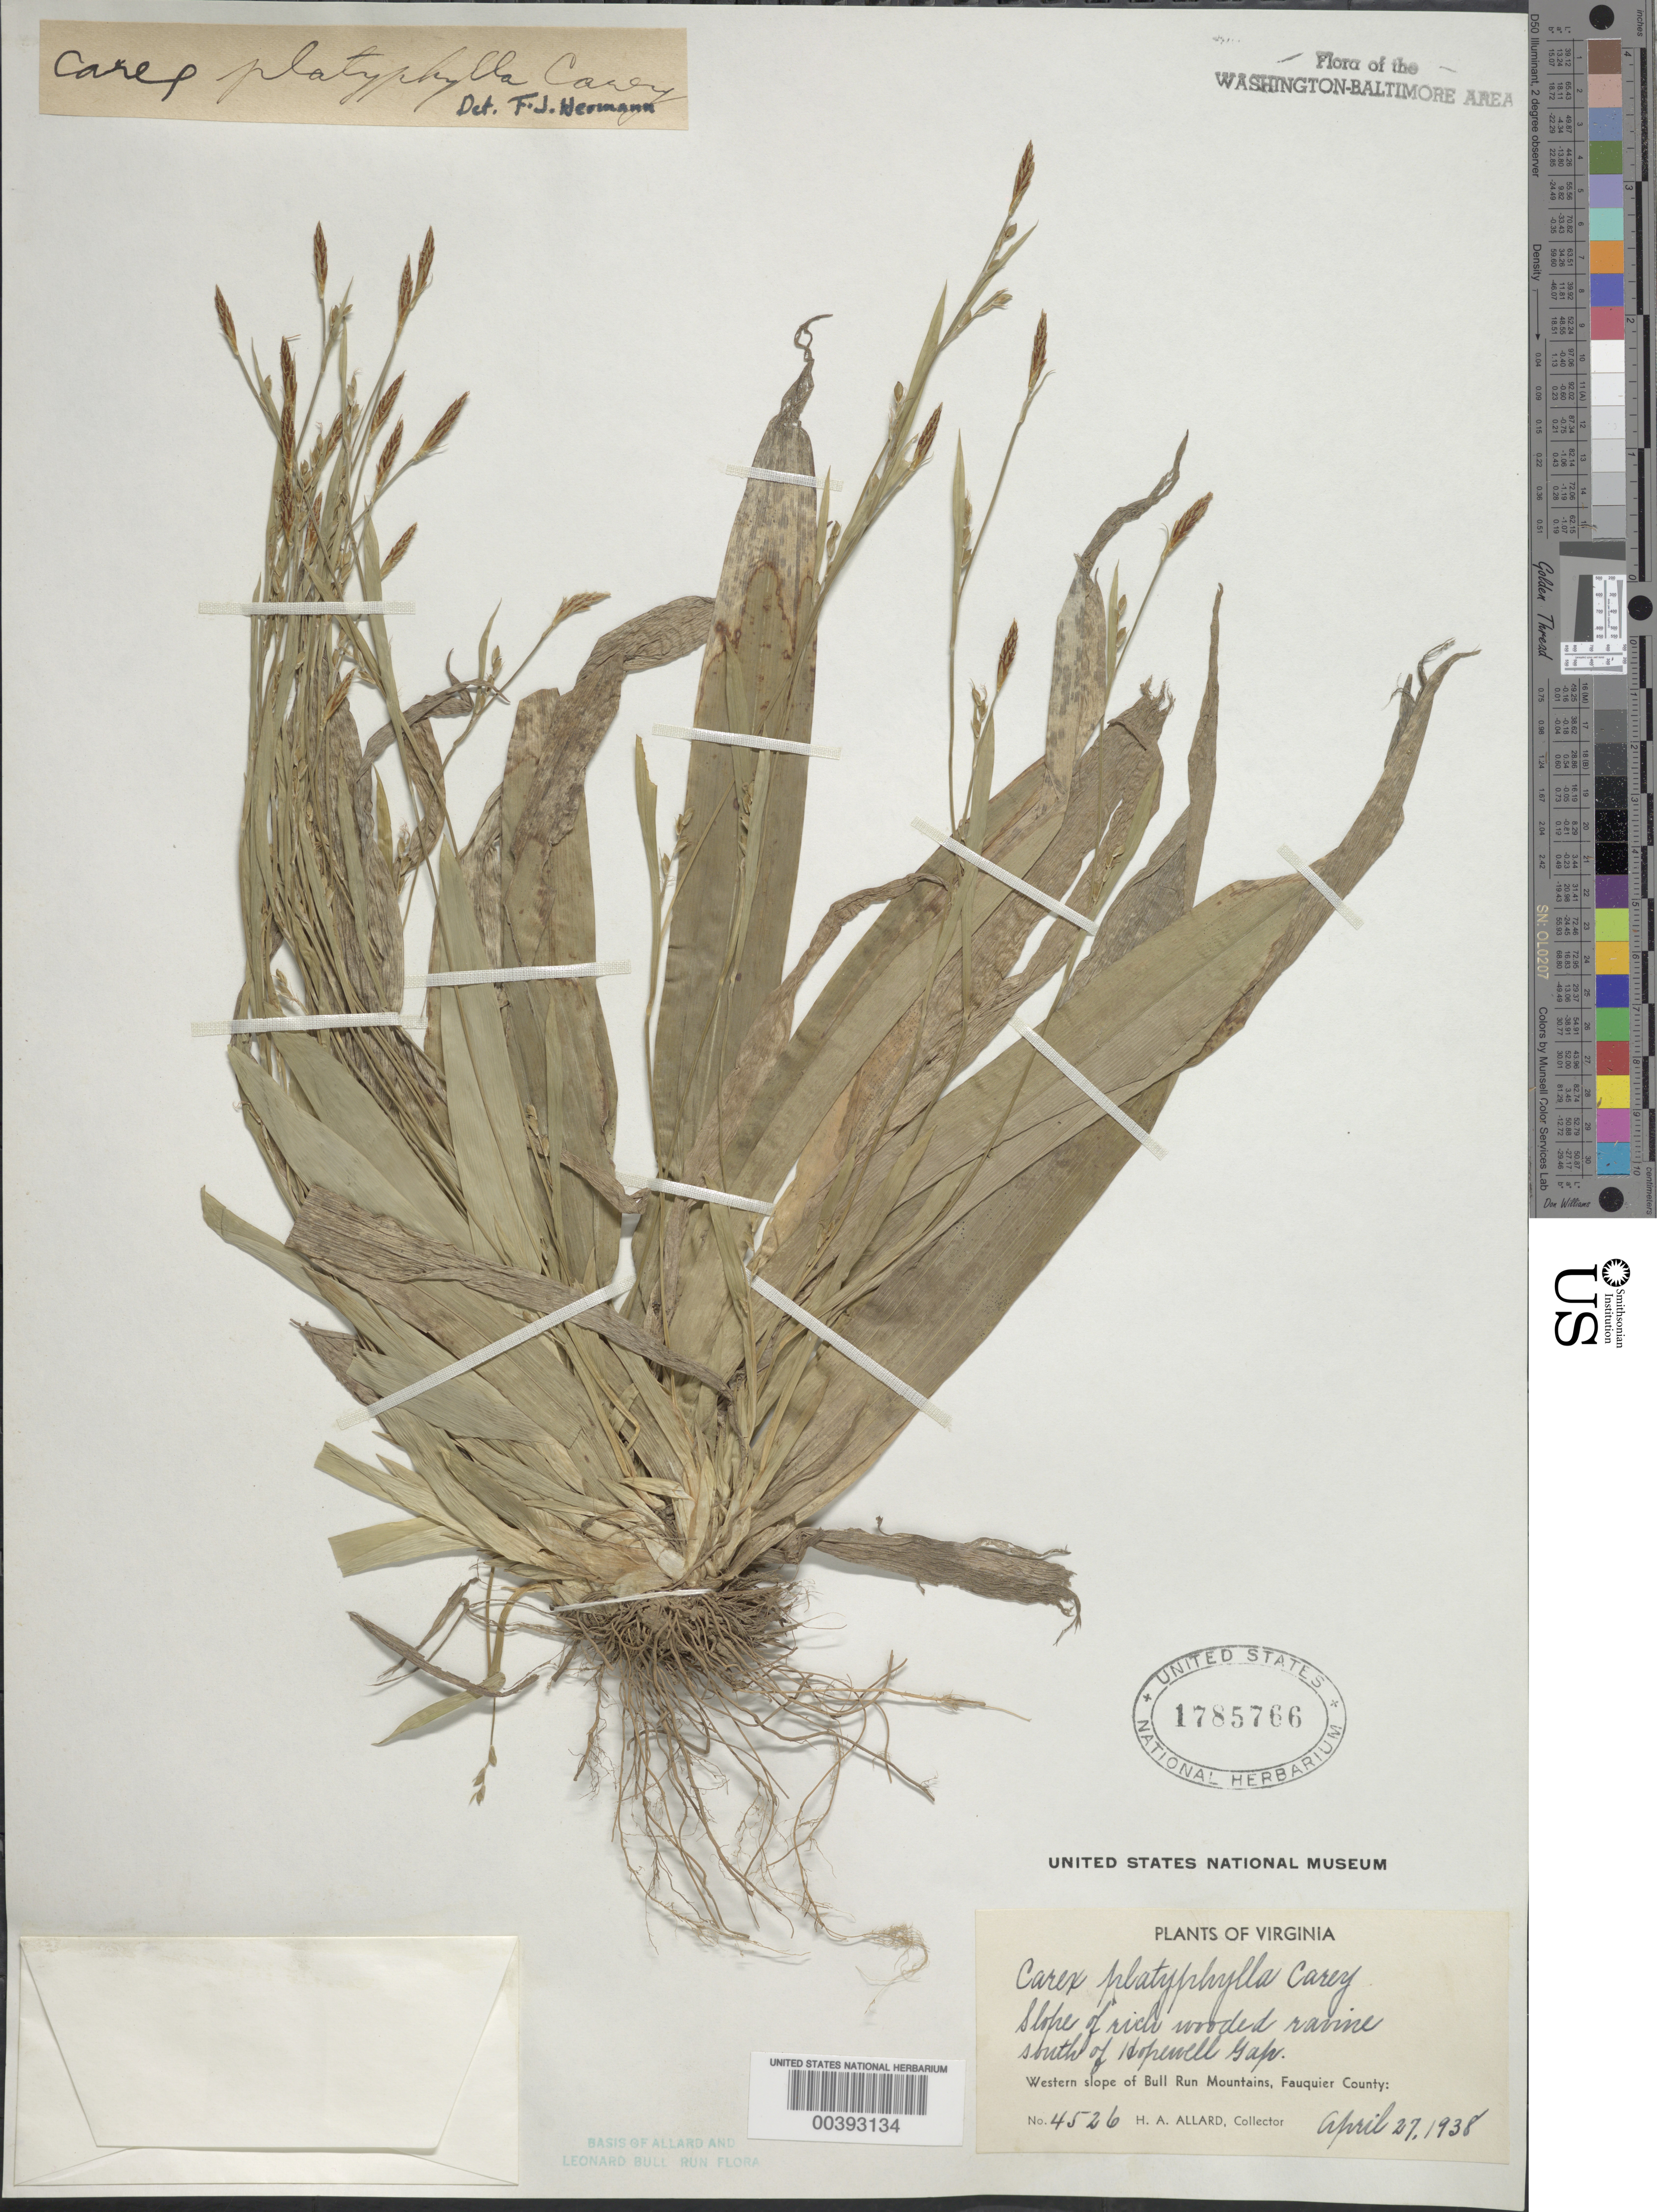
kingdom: Plantae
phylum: Tracheophyta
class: Liliopsida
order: Poales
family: Cyperaceae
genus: Carex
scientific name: Carex platyphylla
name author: J. Carey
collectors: H. A. Allard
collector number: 4526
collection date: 1938-04-27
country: United States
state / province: Virginia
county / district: Fauquier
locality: Slope of rich wooded ravine south of Hopewell Gap, Western slope of Bull Run Mountain, Fauquier County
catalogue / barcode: US 1785766